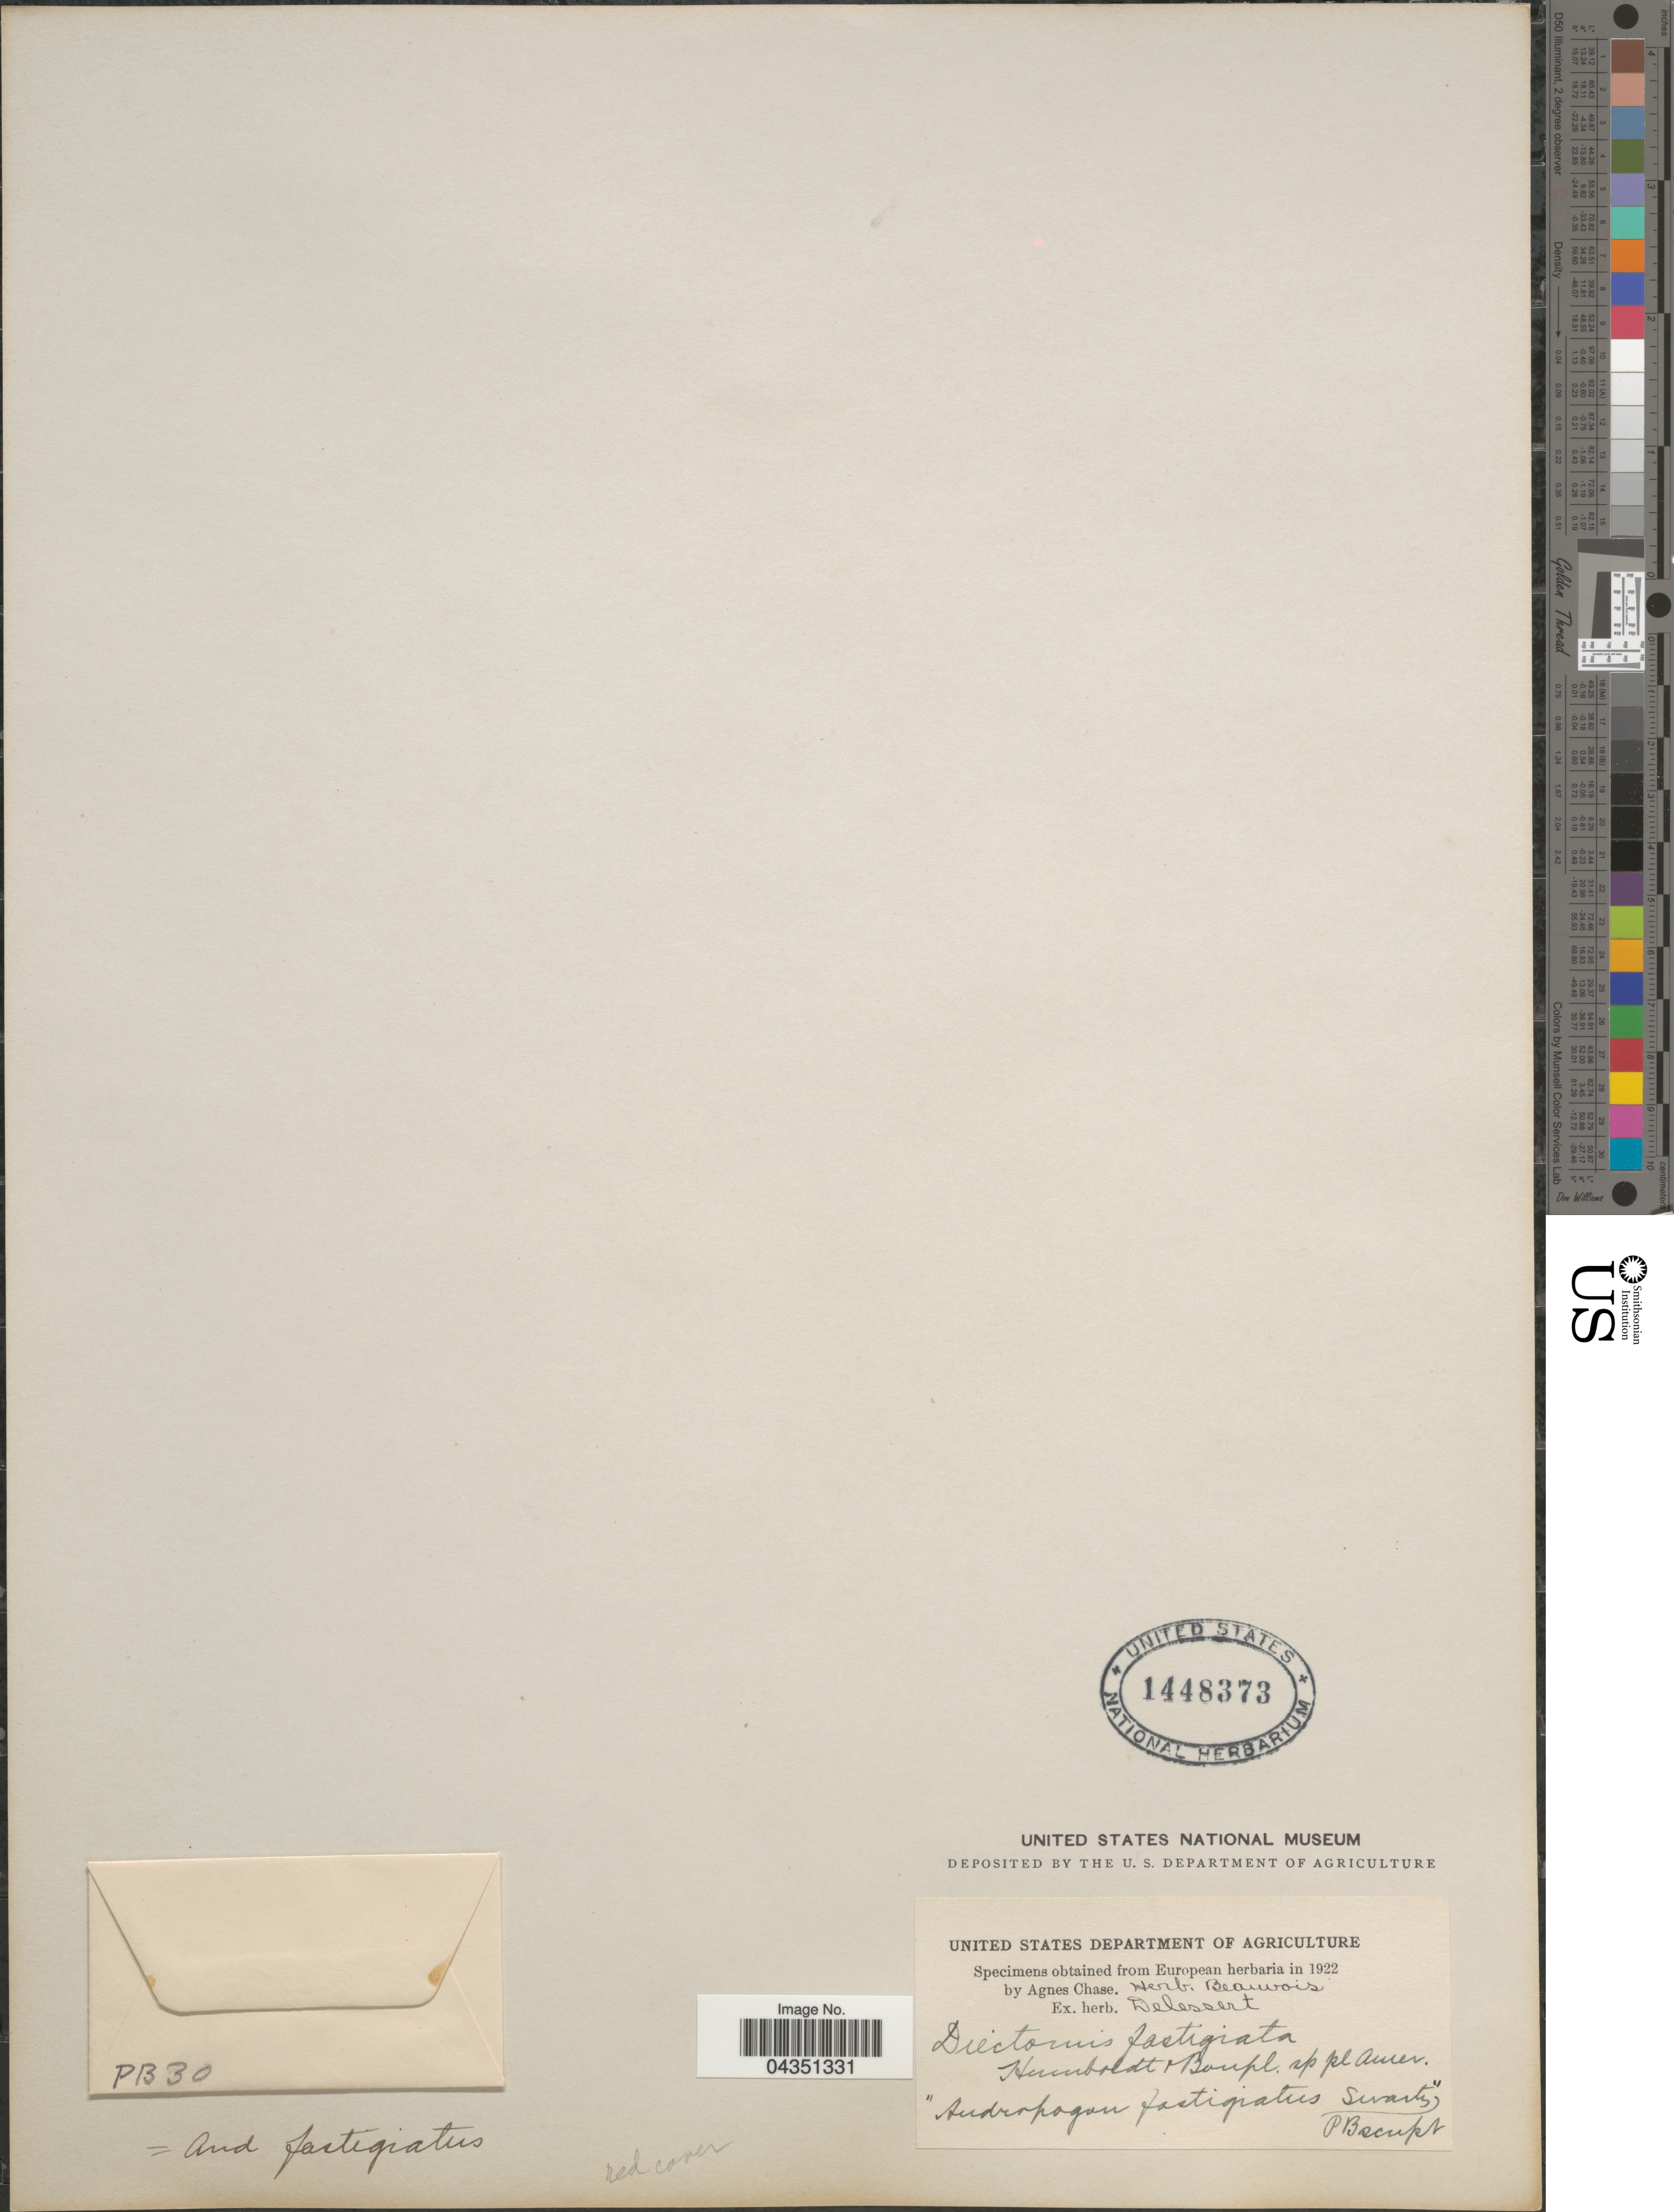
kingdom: Plantae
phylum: Tracheophyta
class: Liliopsida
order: Poales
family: Poaceae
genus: Diectomis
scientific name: Diectomis fastigiata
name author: (Sw.) P. Beauv.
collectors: ex herb. Delessert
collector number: PB30?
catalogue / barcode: US 1448373